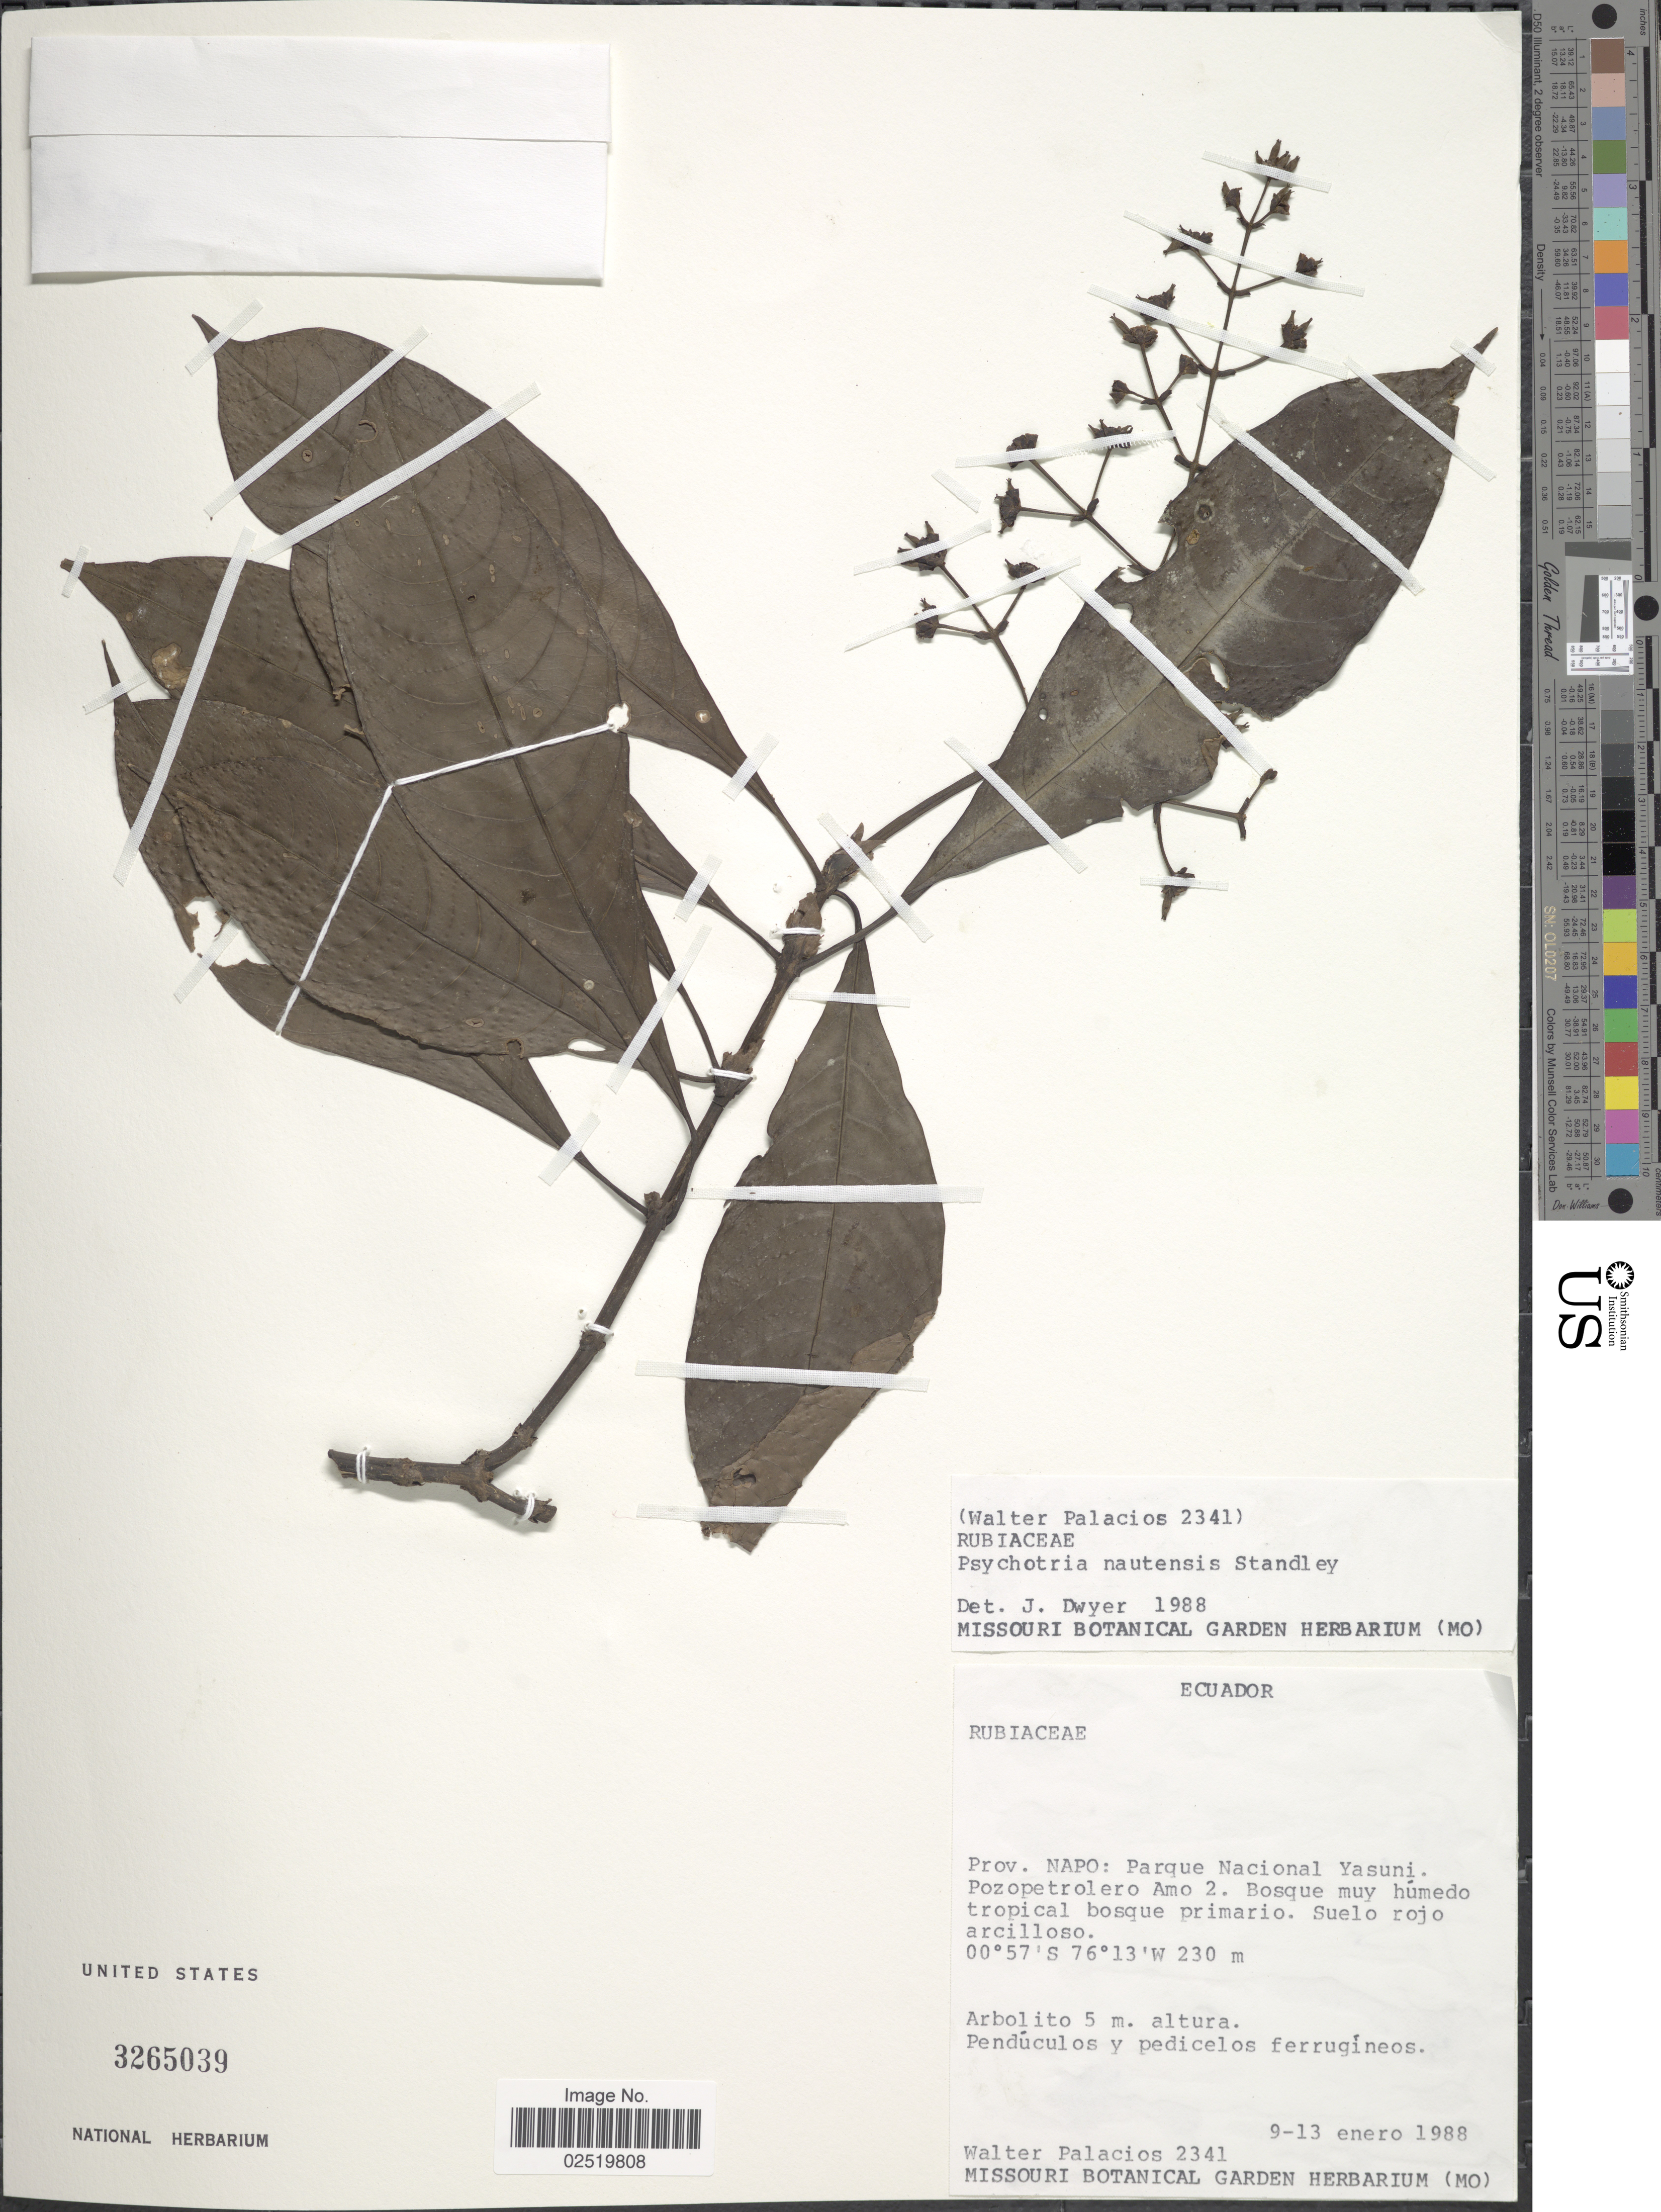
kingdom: Plantae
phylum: Tracheophyta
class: Magnoliopsida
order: Gentianales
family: Rubiaceae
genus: Psychotria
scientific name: Psychotria nautensis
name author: Standl.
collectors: W. Palacios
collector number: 2341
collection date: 1988-01-09/1988-01-13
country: Ecuador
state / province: Napo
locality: Parque Nacional Yasuni. Pozopetrolero Amo 2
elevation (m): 230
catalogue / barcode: US 3265039